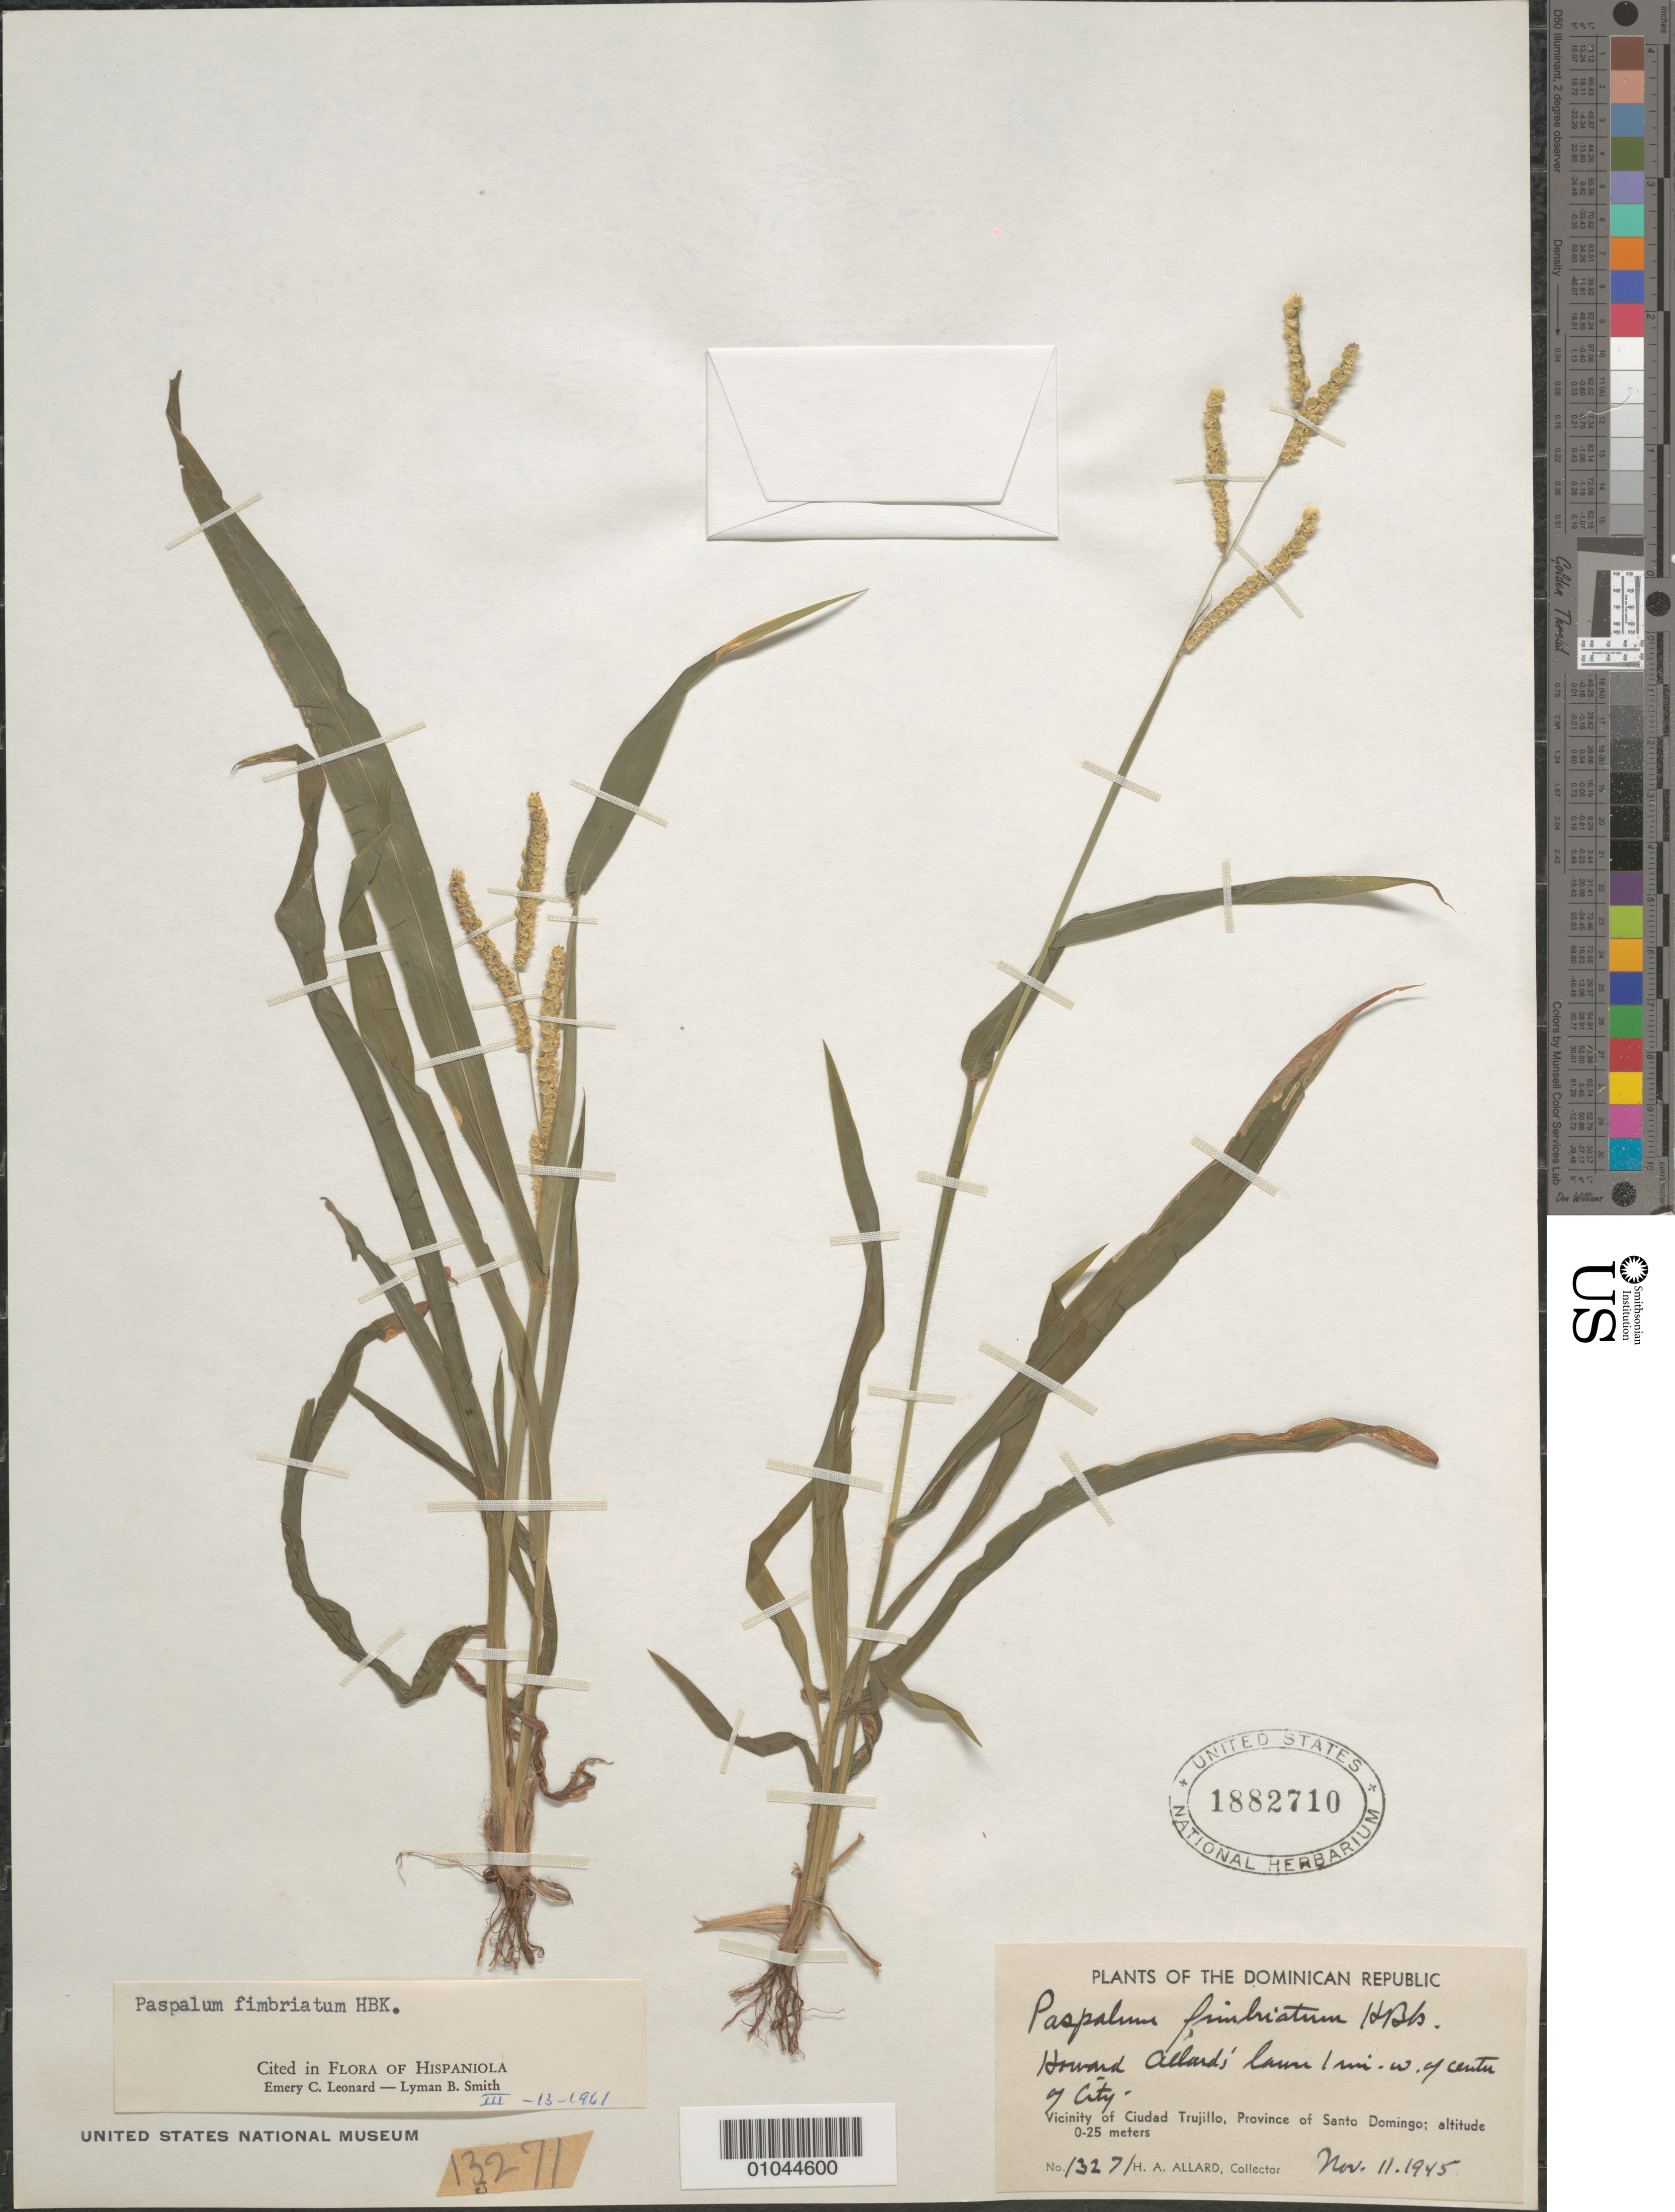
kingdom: Plantae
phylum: Tracheophyta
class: Liliopsida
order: Poales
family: Poaceae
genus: Paspalum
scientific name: Paspalum fimbriatum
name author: Kunth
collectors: H. A. Allard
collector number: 13271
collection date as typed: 11 Nov 1945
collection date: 1945-11-11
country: Dominican Republic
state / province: Distrito Nacional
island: Hispaniola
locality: Vicinity of Ciudad Trujillo, Howard Allard's lawn 1 mile W of center of city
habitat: on lawn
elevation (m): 0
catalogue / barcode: US 1882710